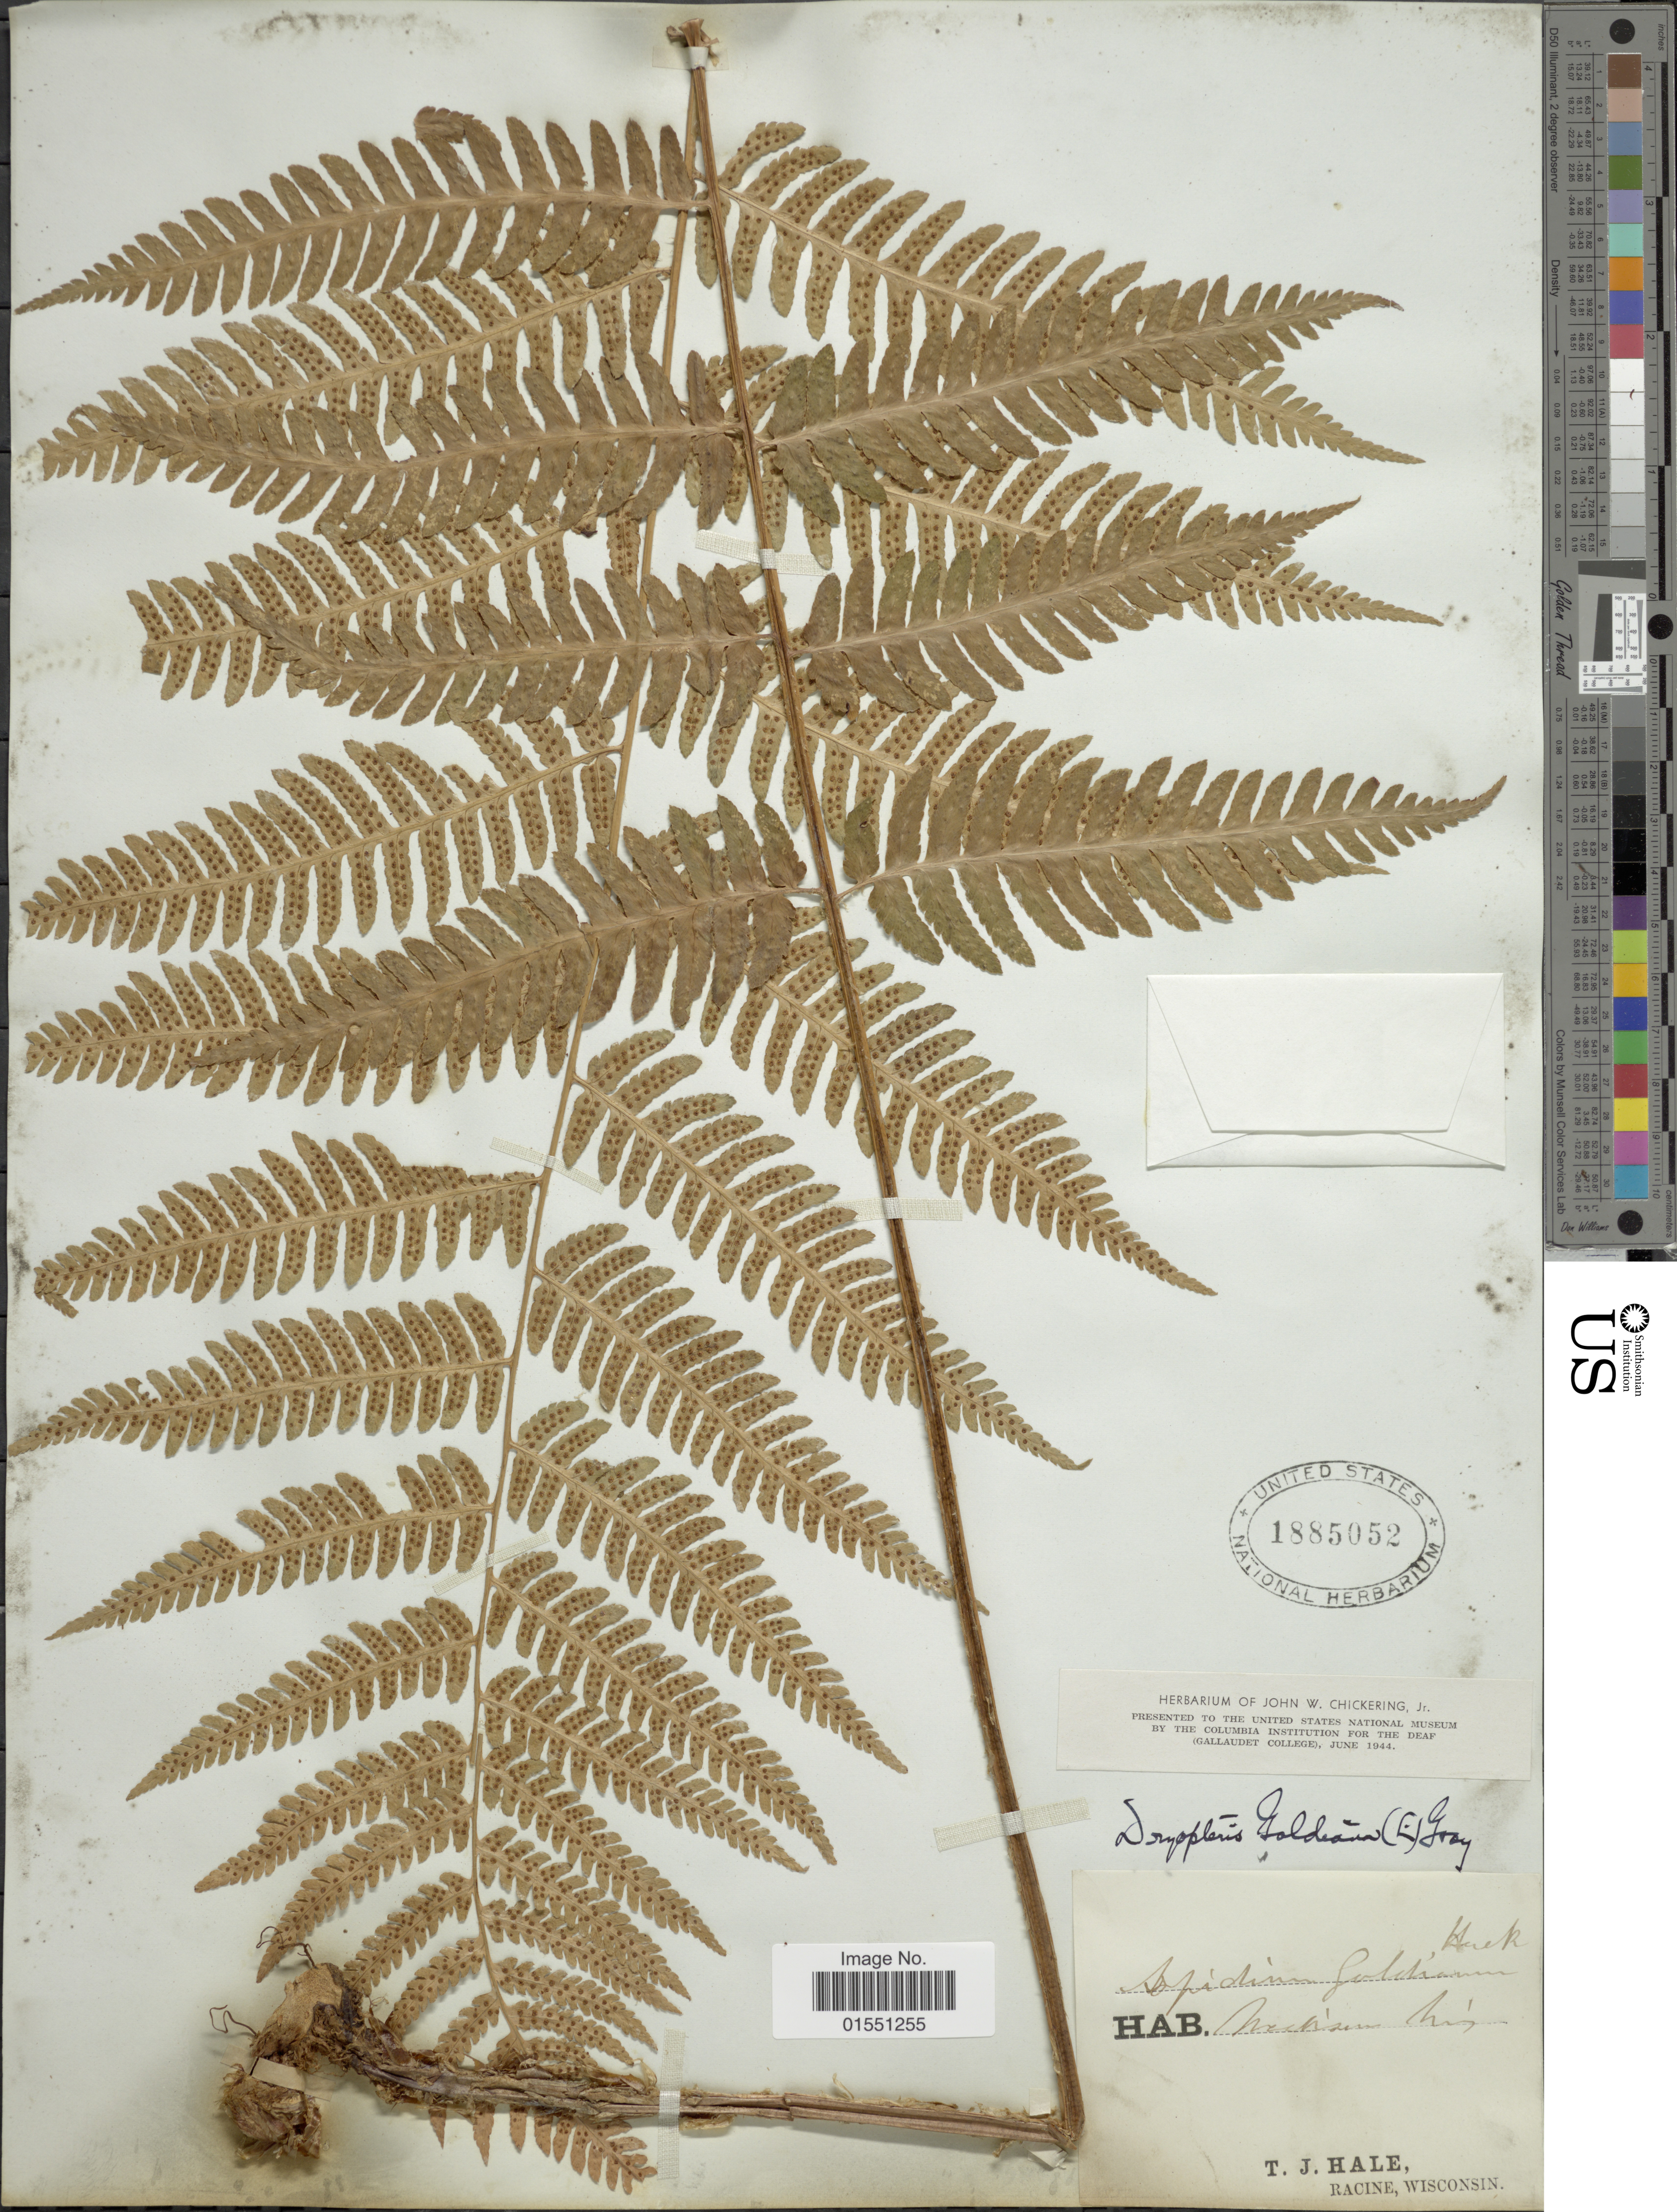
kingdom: Plantae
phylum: Tracheophyta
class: Polypodiopsida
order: Polypodiales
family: Dryopteridaceae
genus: Dryopteris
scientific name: Dryopteris goldiana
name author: (Hook. ex Goldie) A. Gray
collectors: T. Hale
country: United States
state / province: Michigan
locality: Munson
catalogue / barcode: US 1885052